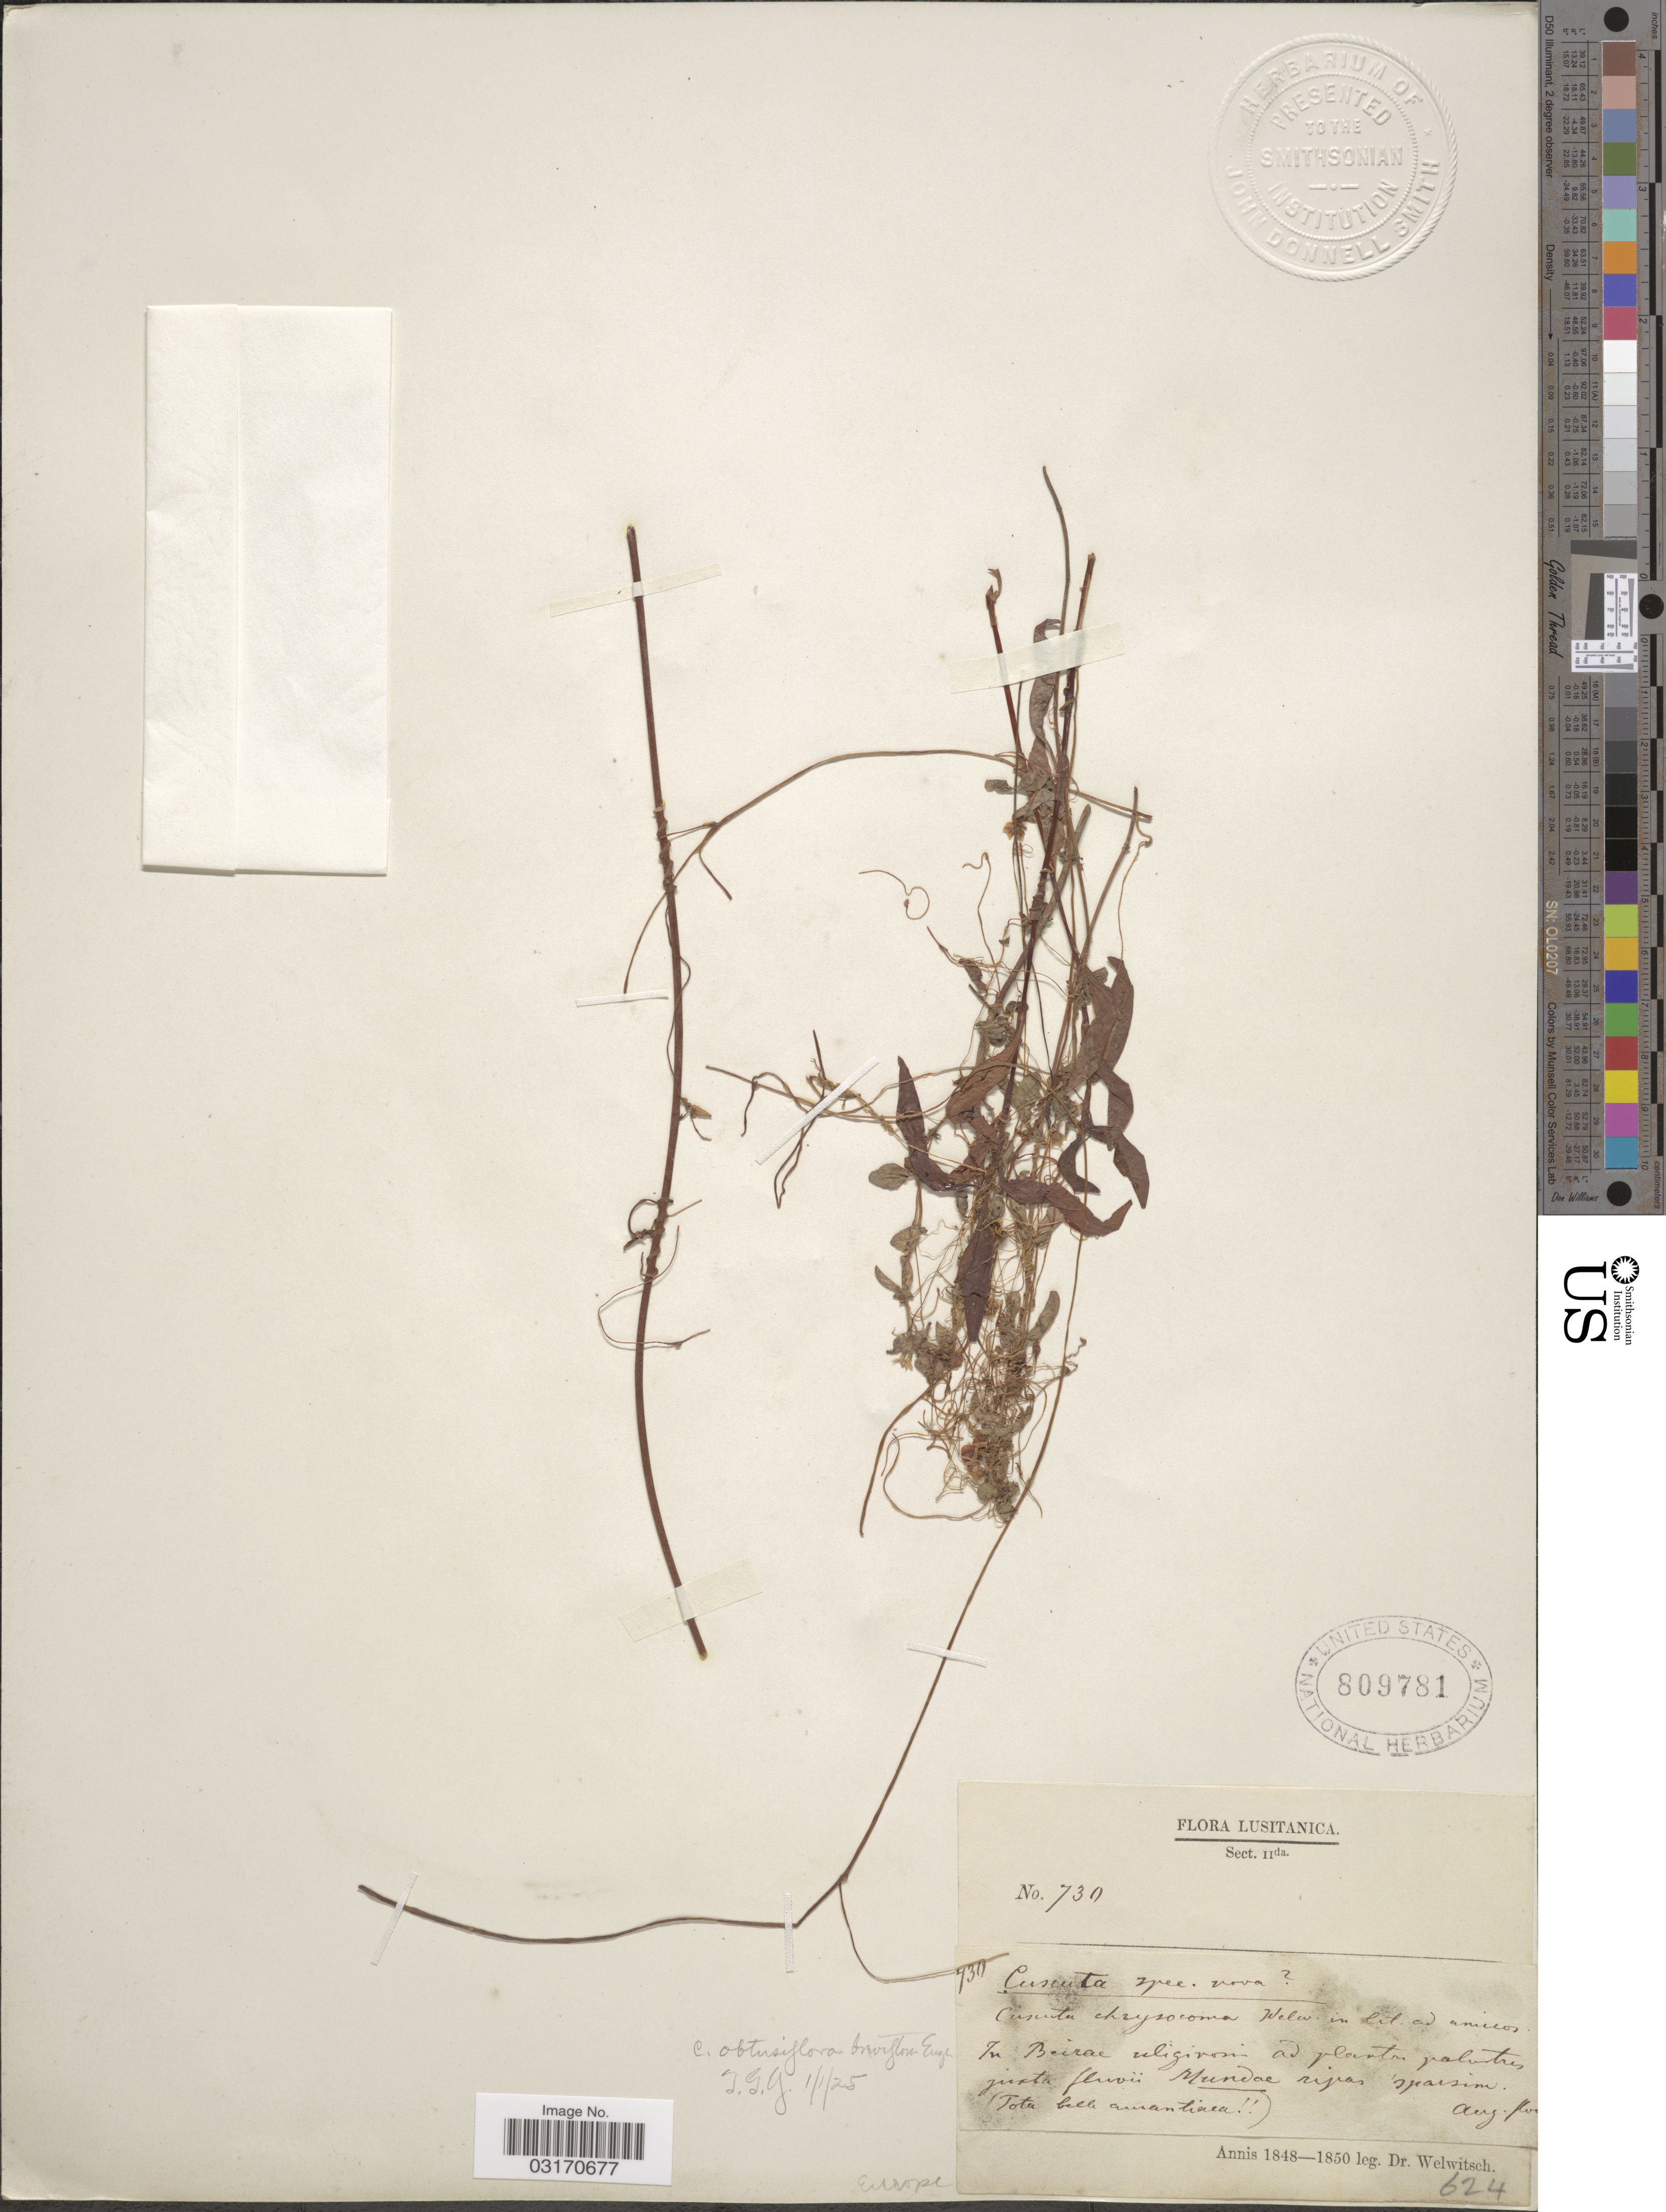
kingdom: Plantae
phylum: Tracheophyta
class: Magnoliopsida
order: Solanales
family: Convolvulaceae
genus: Cuscuta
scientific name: Cuscuta obtusiflora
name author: Kunth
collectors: -. Welwitsch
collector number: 730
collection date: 1848-08/1850-08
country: Portugal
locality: Lusitanica. Europe. In Beirae uliginosis ad plantas palustres juxta fluvii Hundae ripas sparsim. [interpreted]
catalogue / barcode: US 809781